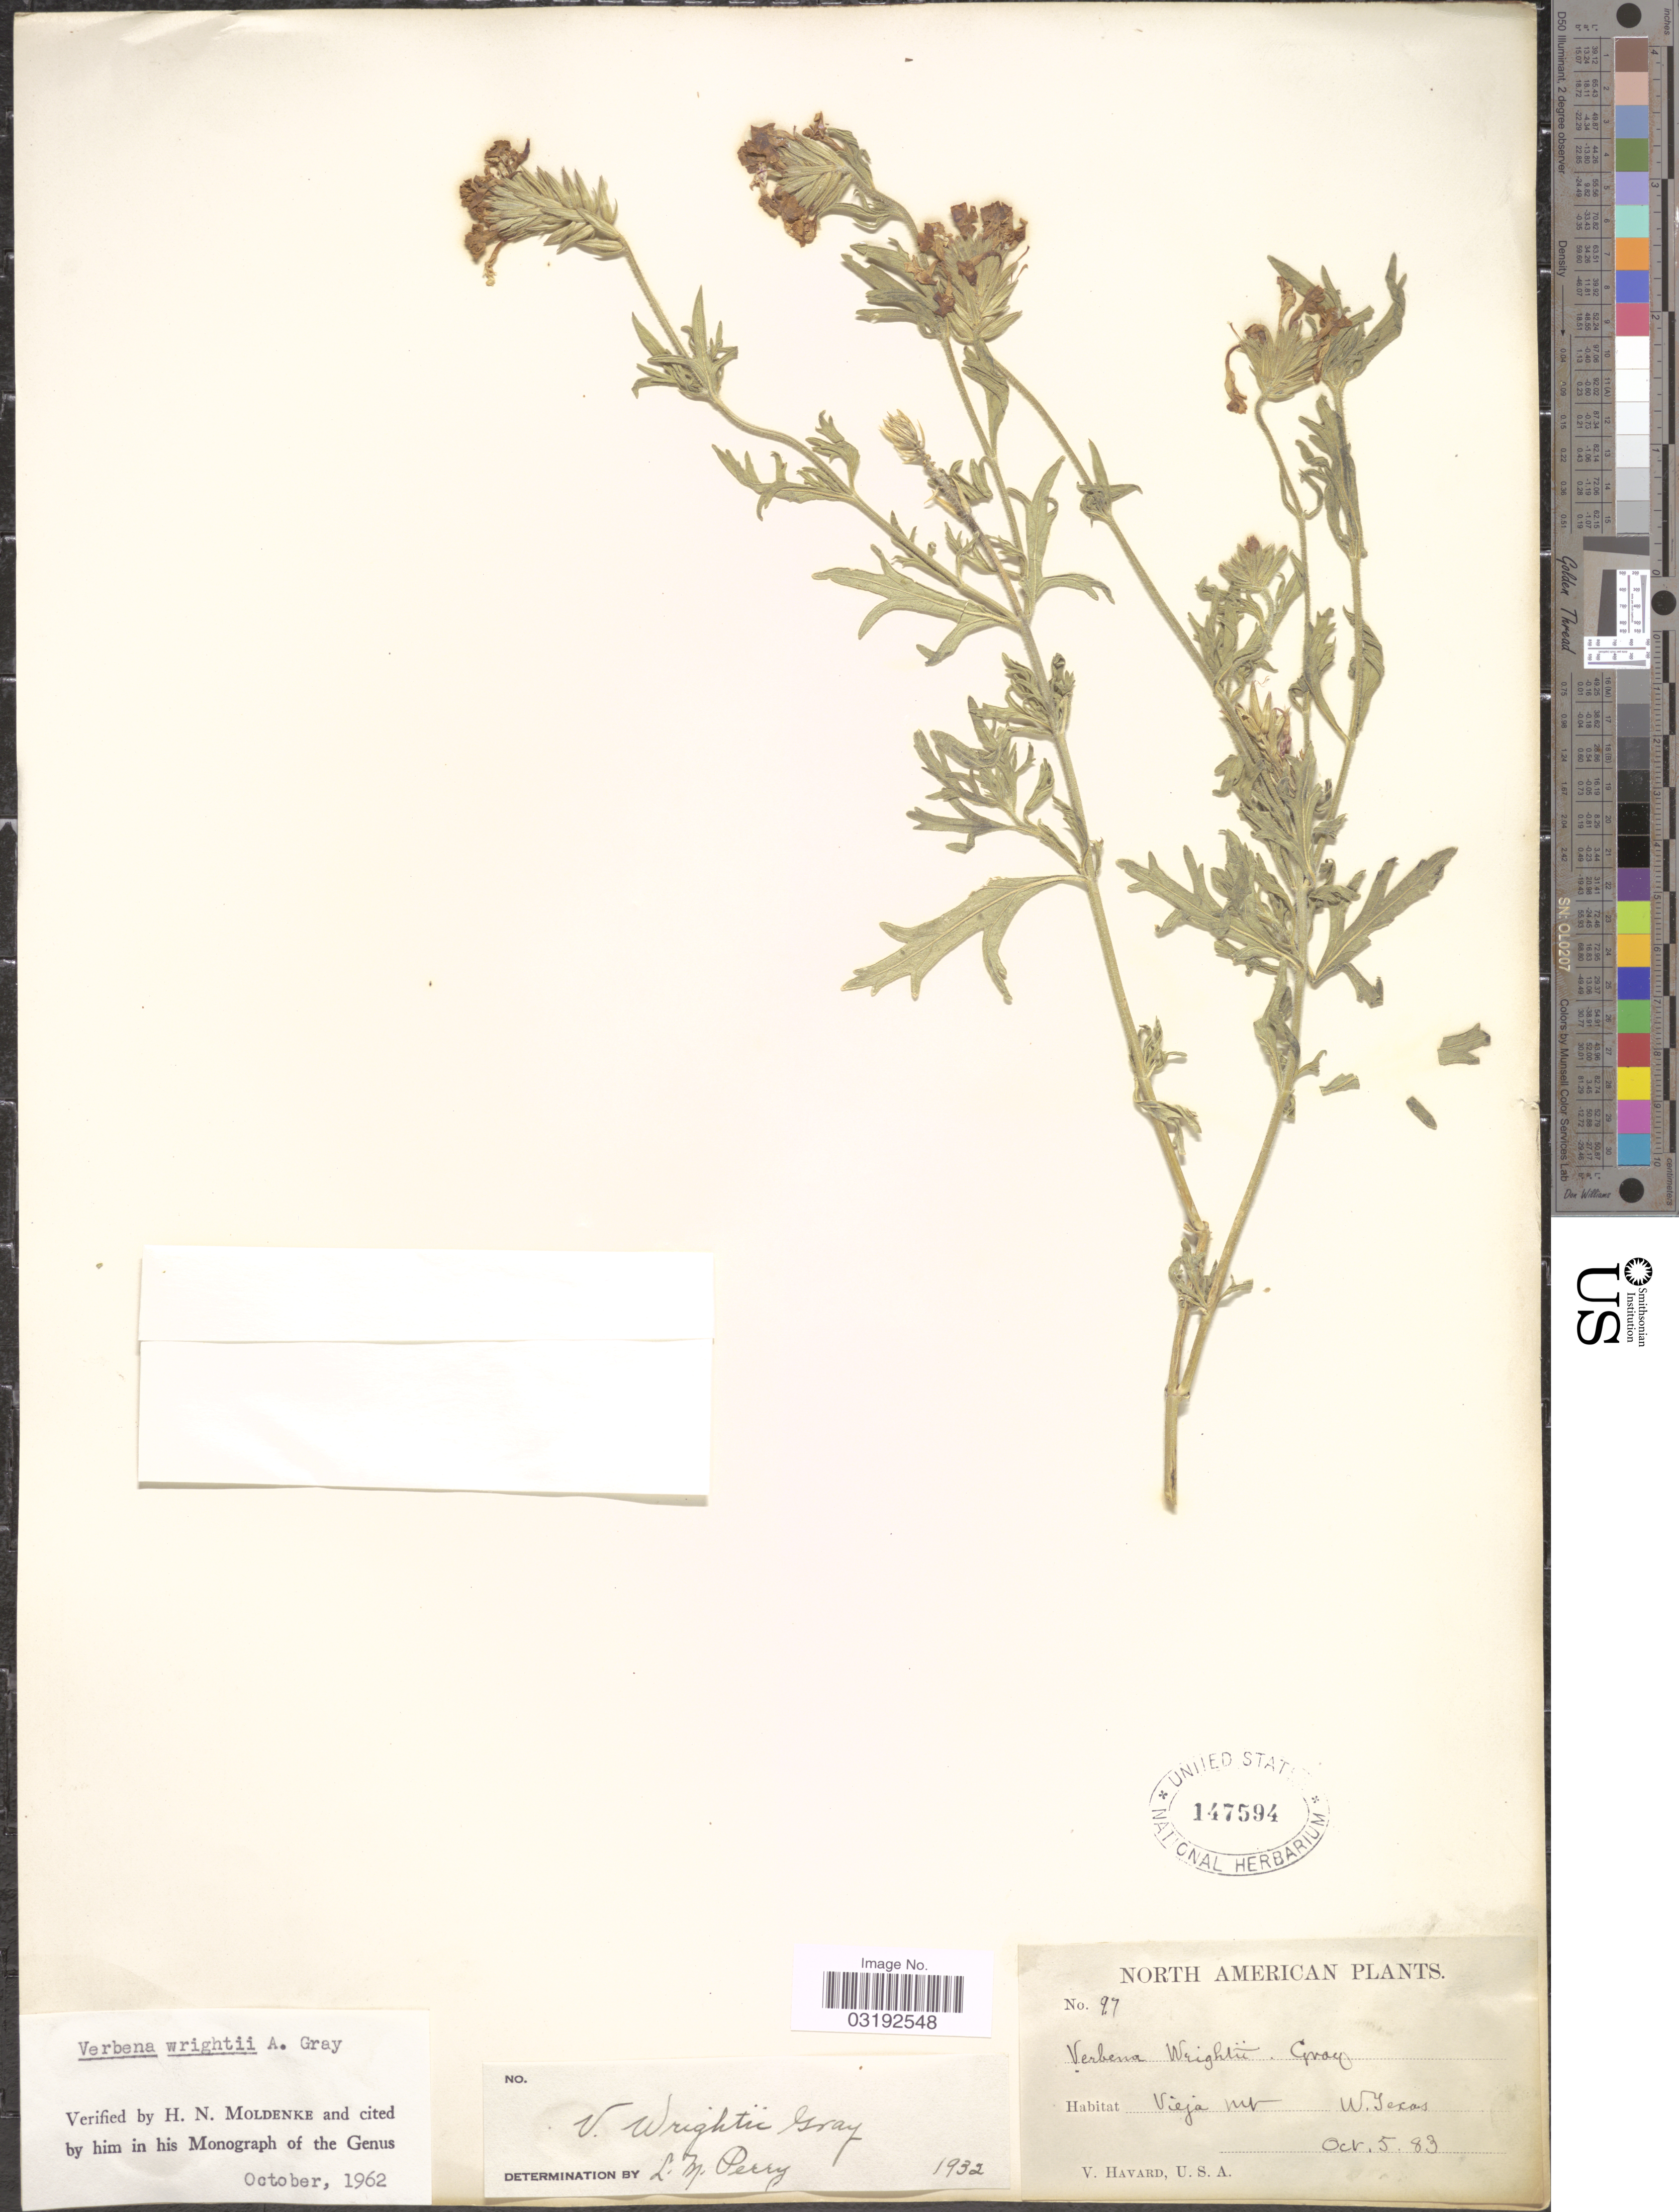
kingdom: Plantae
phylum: Tracheophyta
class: Magnoliopsida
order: Lamiales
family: Verbenaceae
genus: Verbena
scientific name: Verbena wrightii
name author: A. Gray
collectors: V. Havard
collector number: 97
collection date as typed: Transcribed d/m/y: 5/10/83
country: United States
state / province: Texas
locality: Vieja Mt. W. Texas.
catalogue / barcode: US 147594